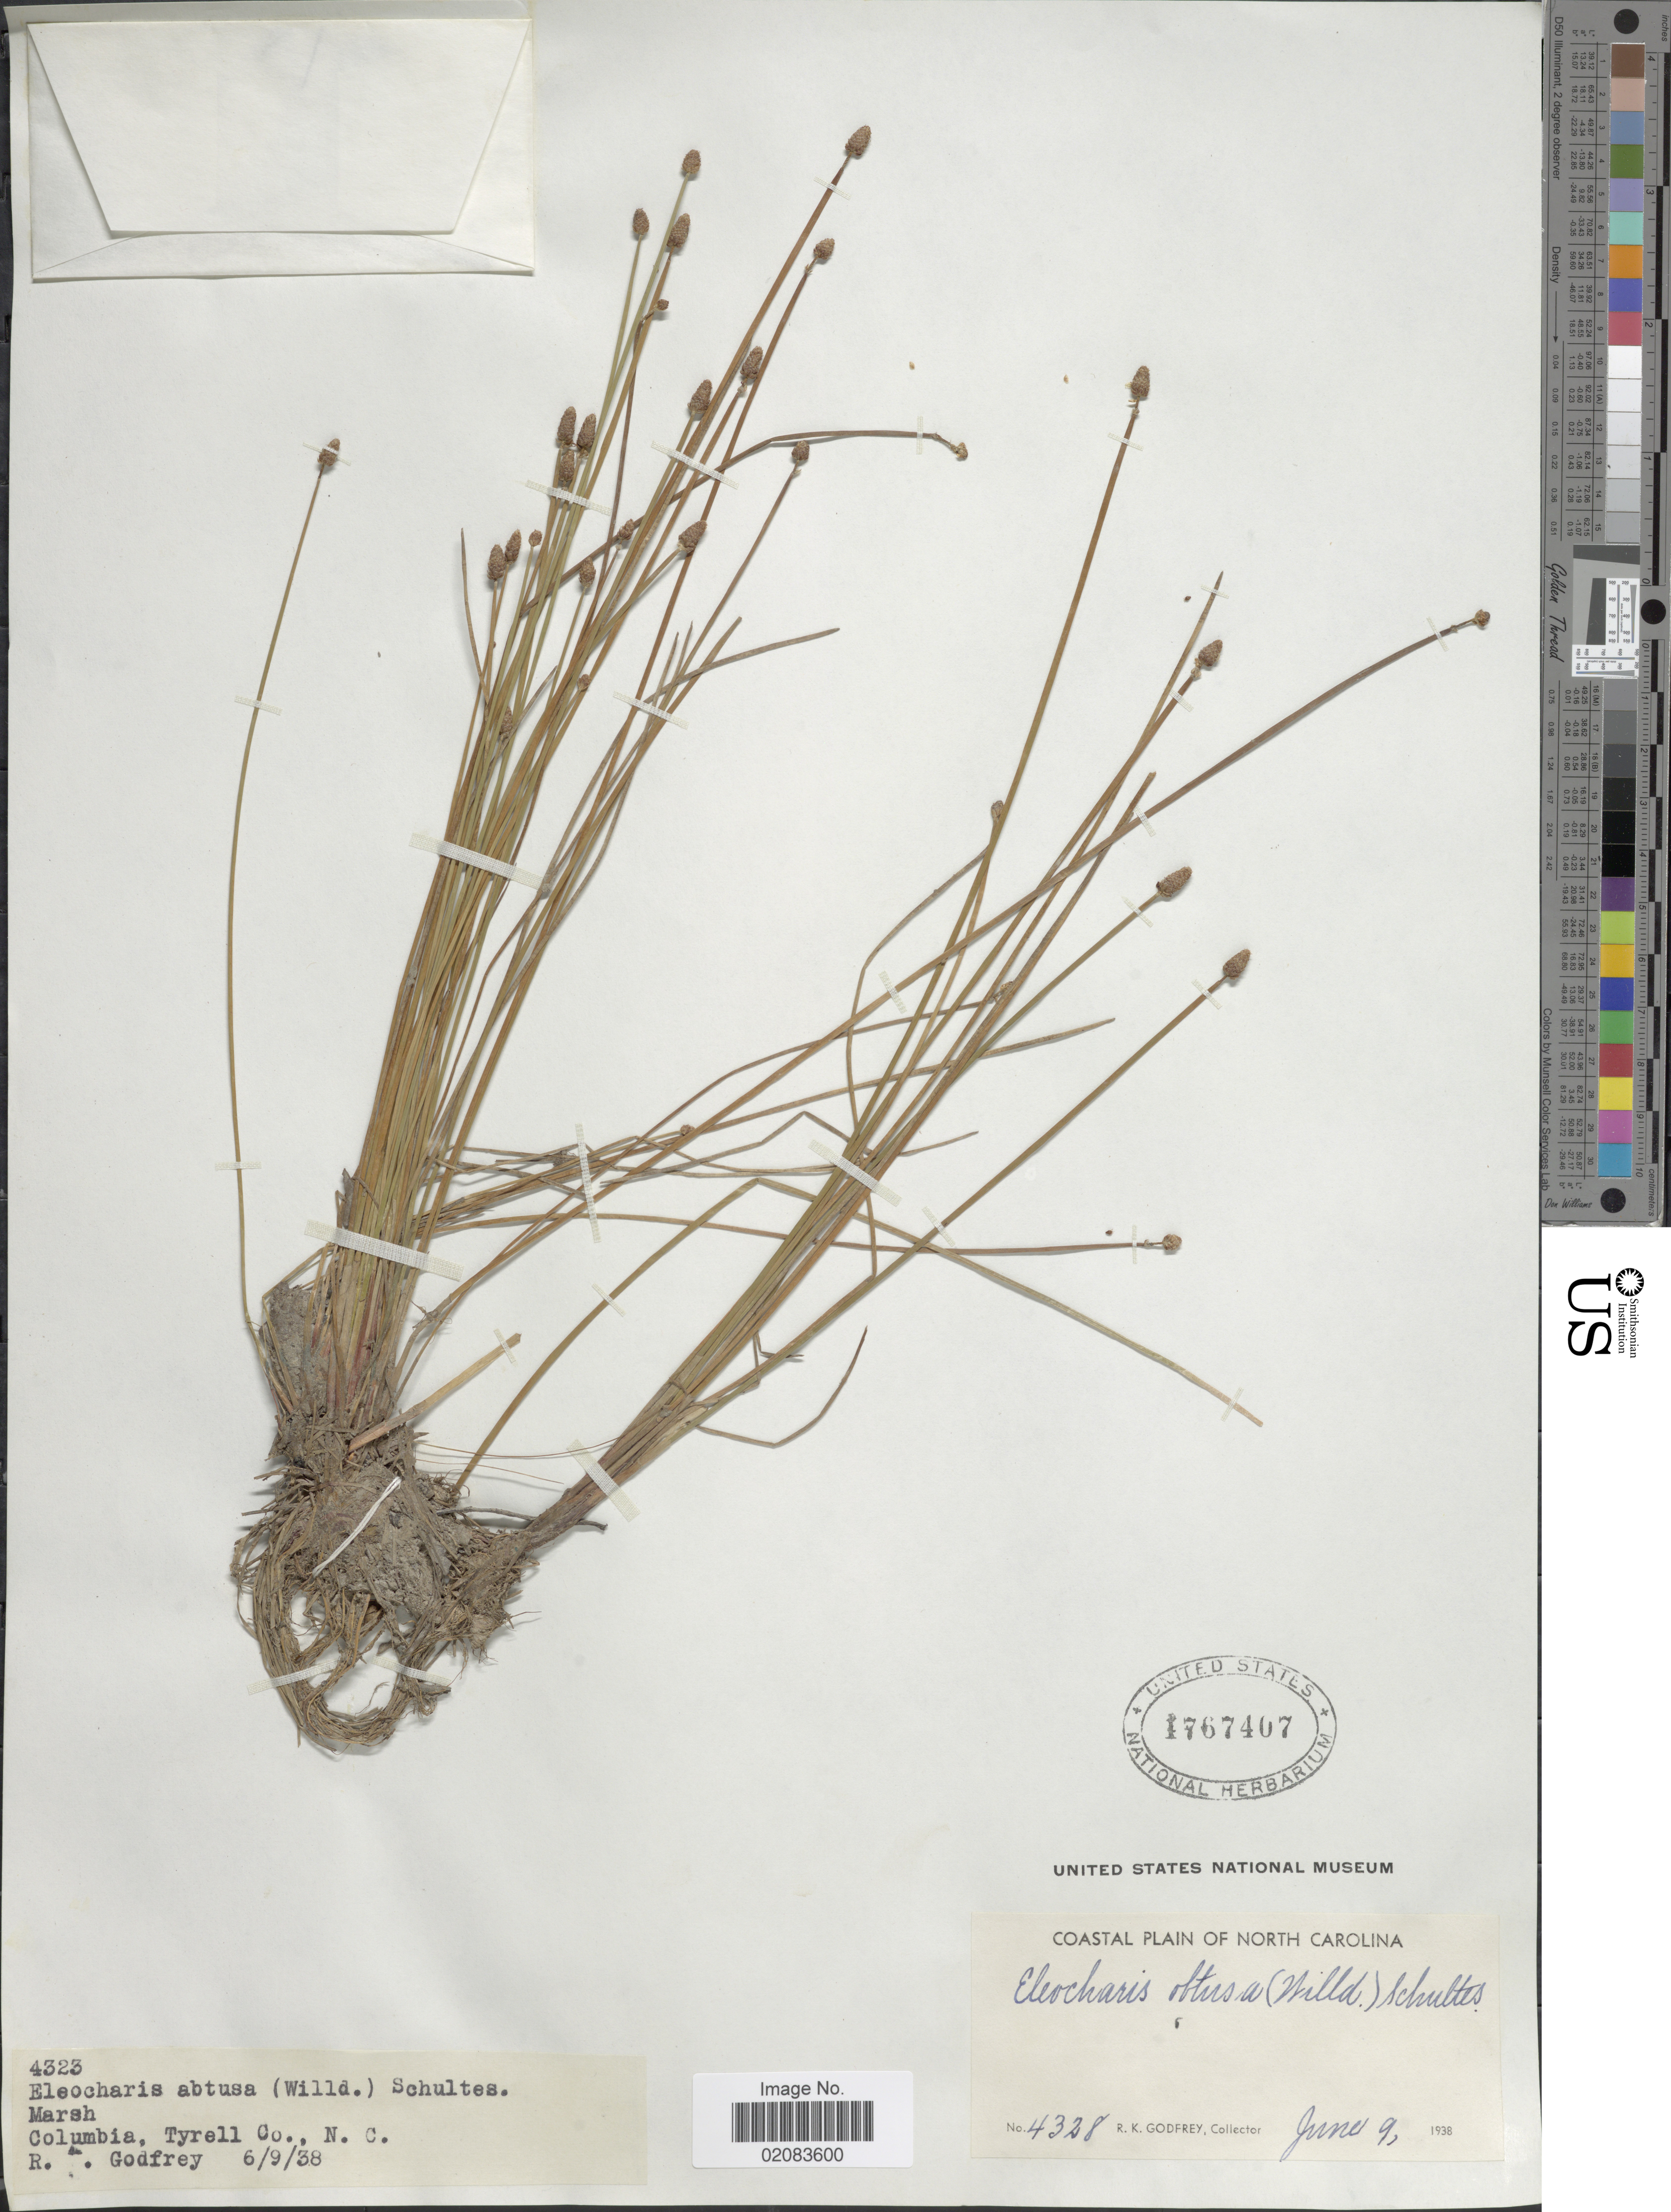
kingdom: Plantae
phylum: Tracheophyta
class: Liliopsida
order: Poales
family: Cyperaceae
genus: Eleocharis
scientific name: Eleocharis obtusa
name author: (Willd.) Schult.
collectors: R. K. Godfrey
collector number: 4323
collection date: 1938-06-09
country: United States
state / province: North Carolina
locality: Coastal Plain, Marsh, Columbia, Tyrell Co.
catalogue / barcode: US 1767407